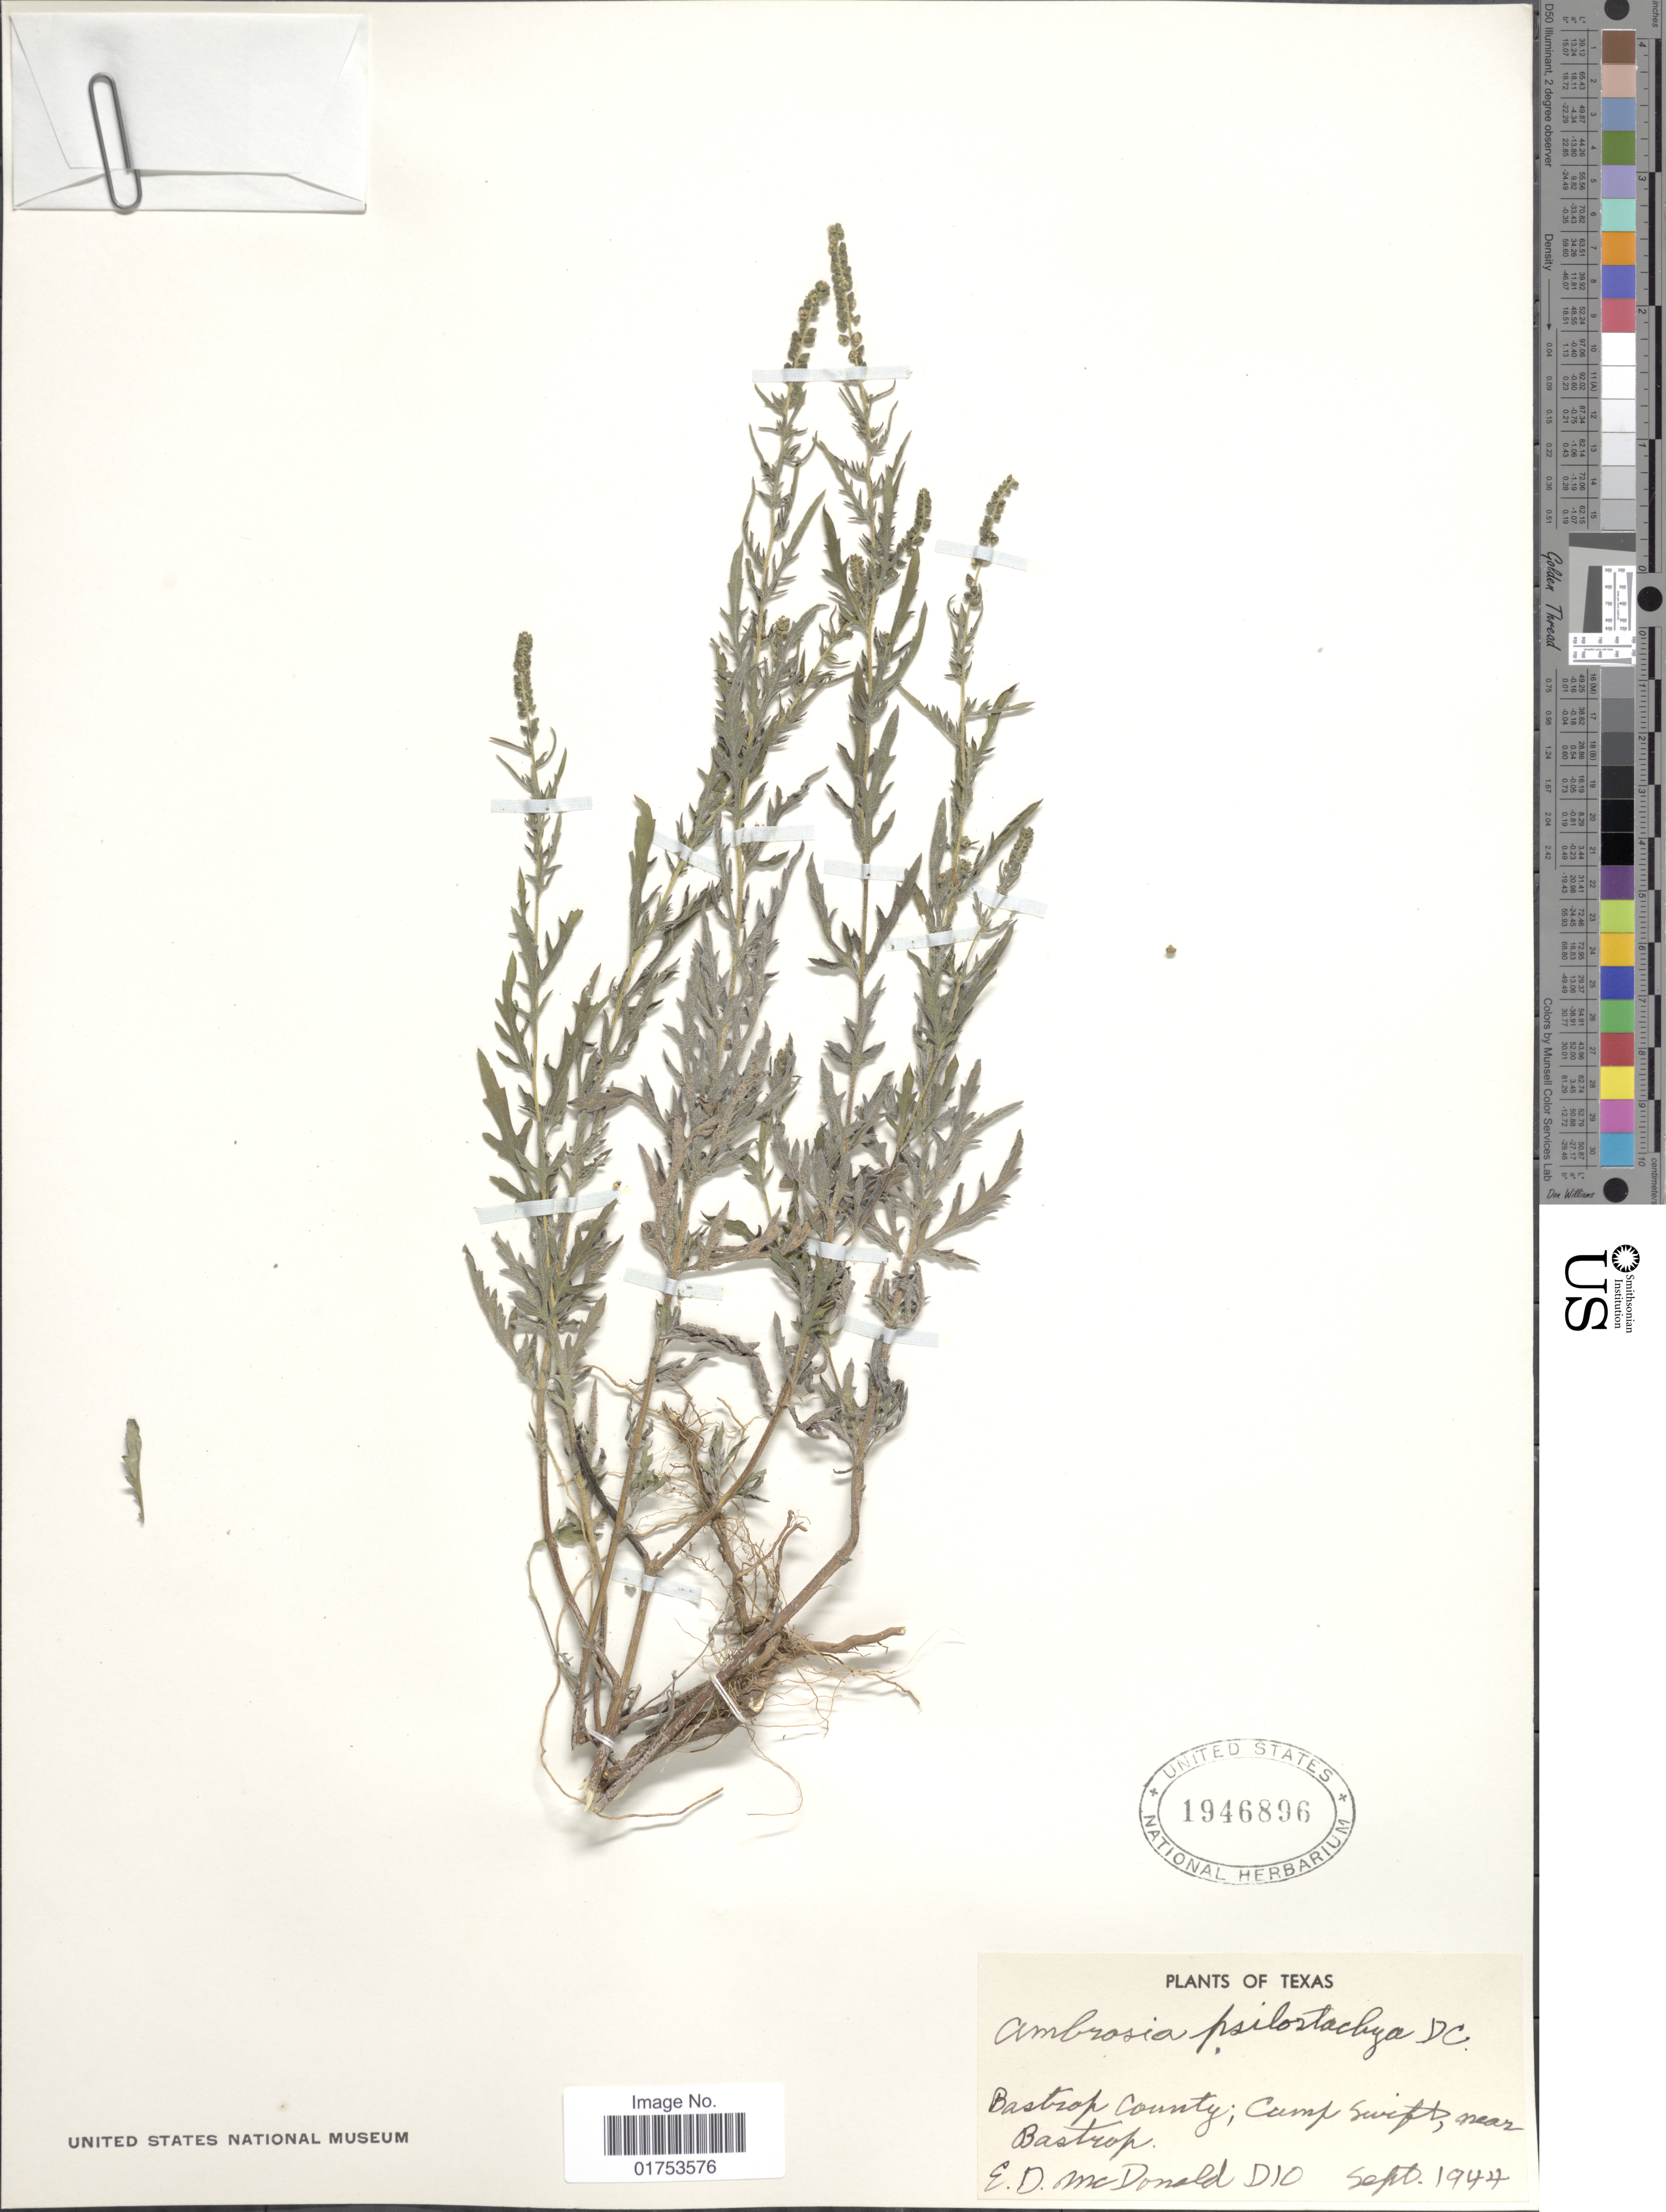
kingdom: Plantae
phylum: Tracheophyta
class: Magnoliopsida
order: Asterales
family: Asteraceae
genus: Ambrosia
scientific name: Ambrosia psilostachya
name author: DC.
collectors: E. D. McDonald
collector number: D10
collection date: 1944-09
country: United States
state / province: Texas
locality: Bastrop County; Camp Swift, near Bastrop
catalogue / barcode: US 1946896